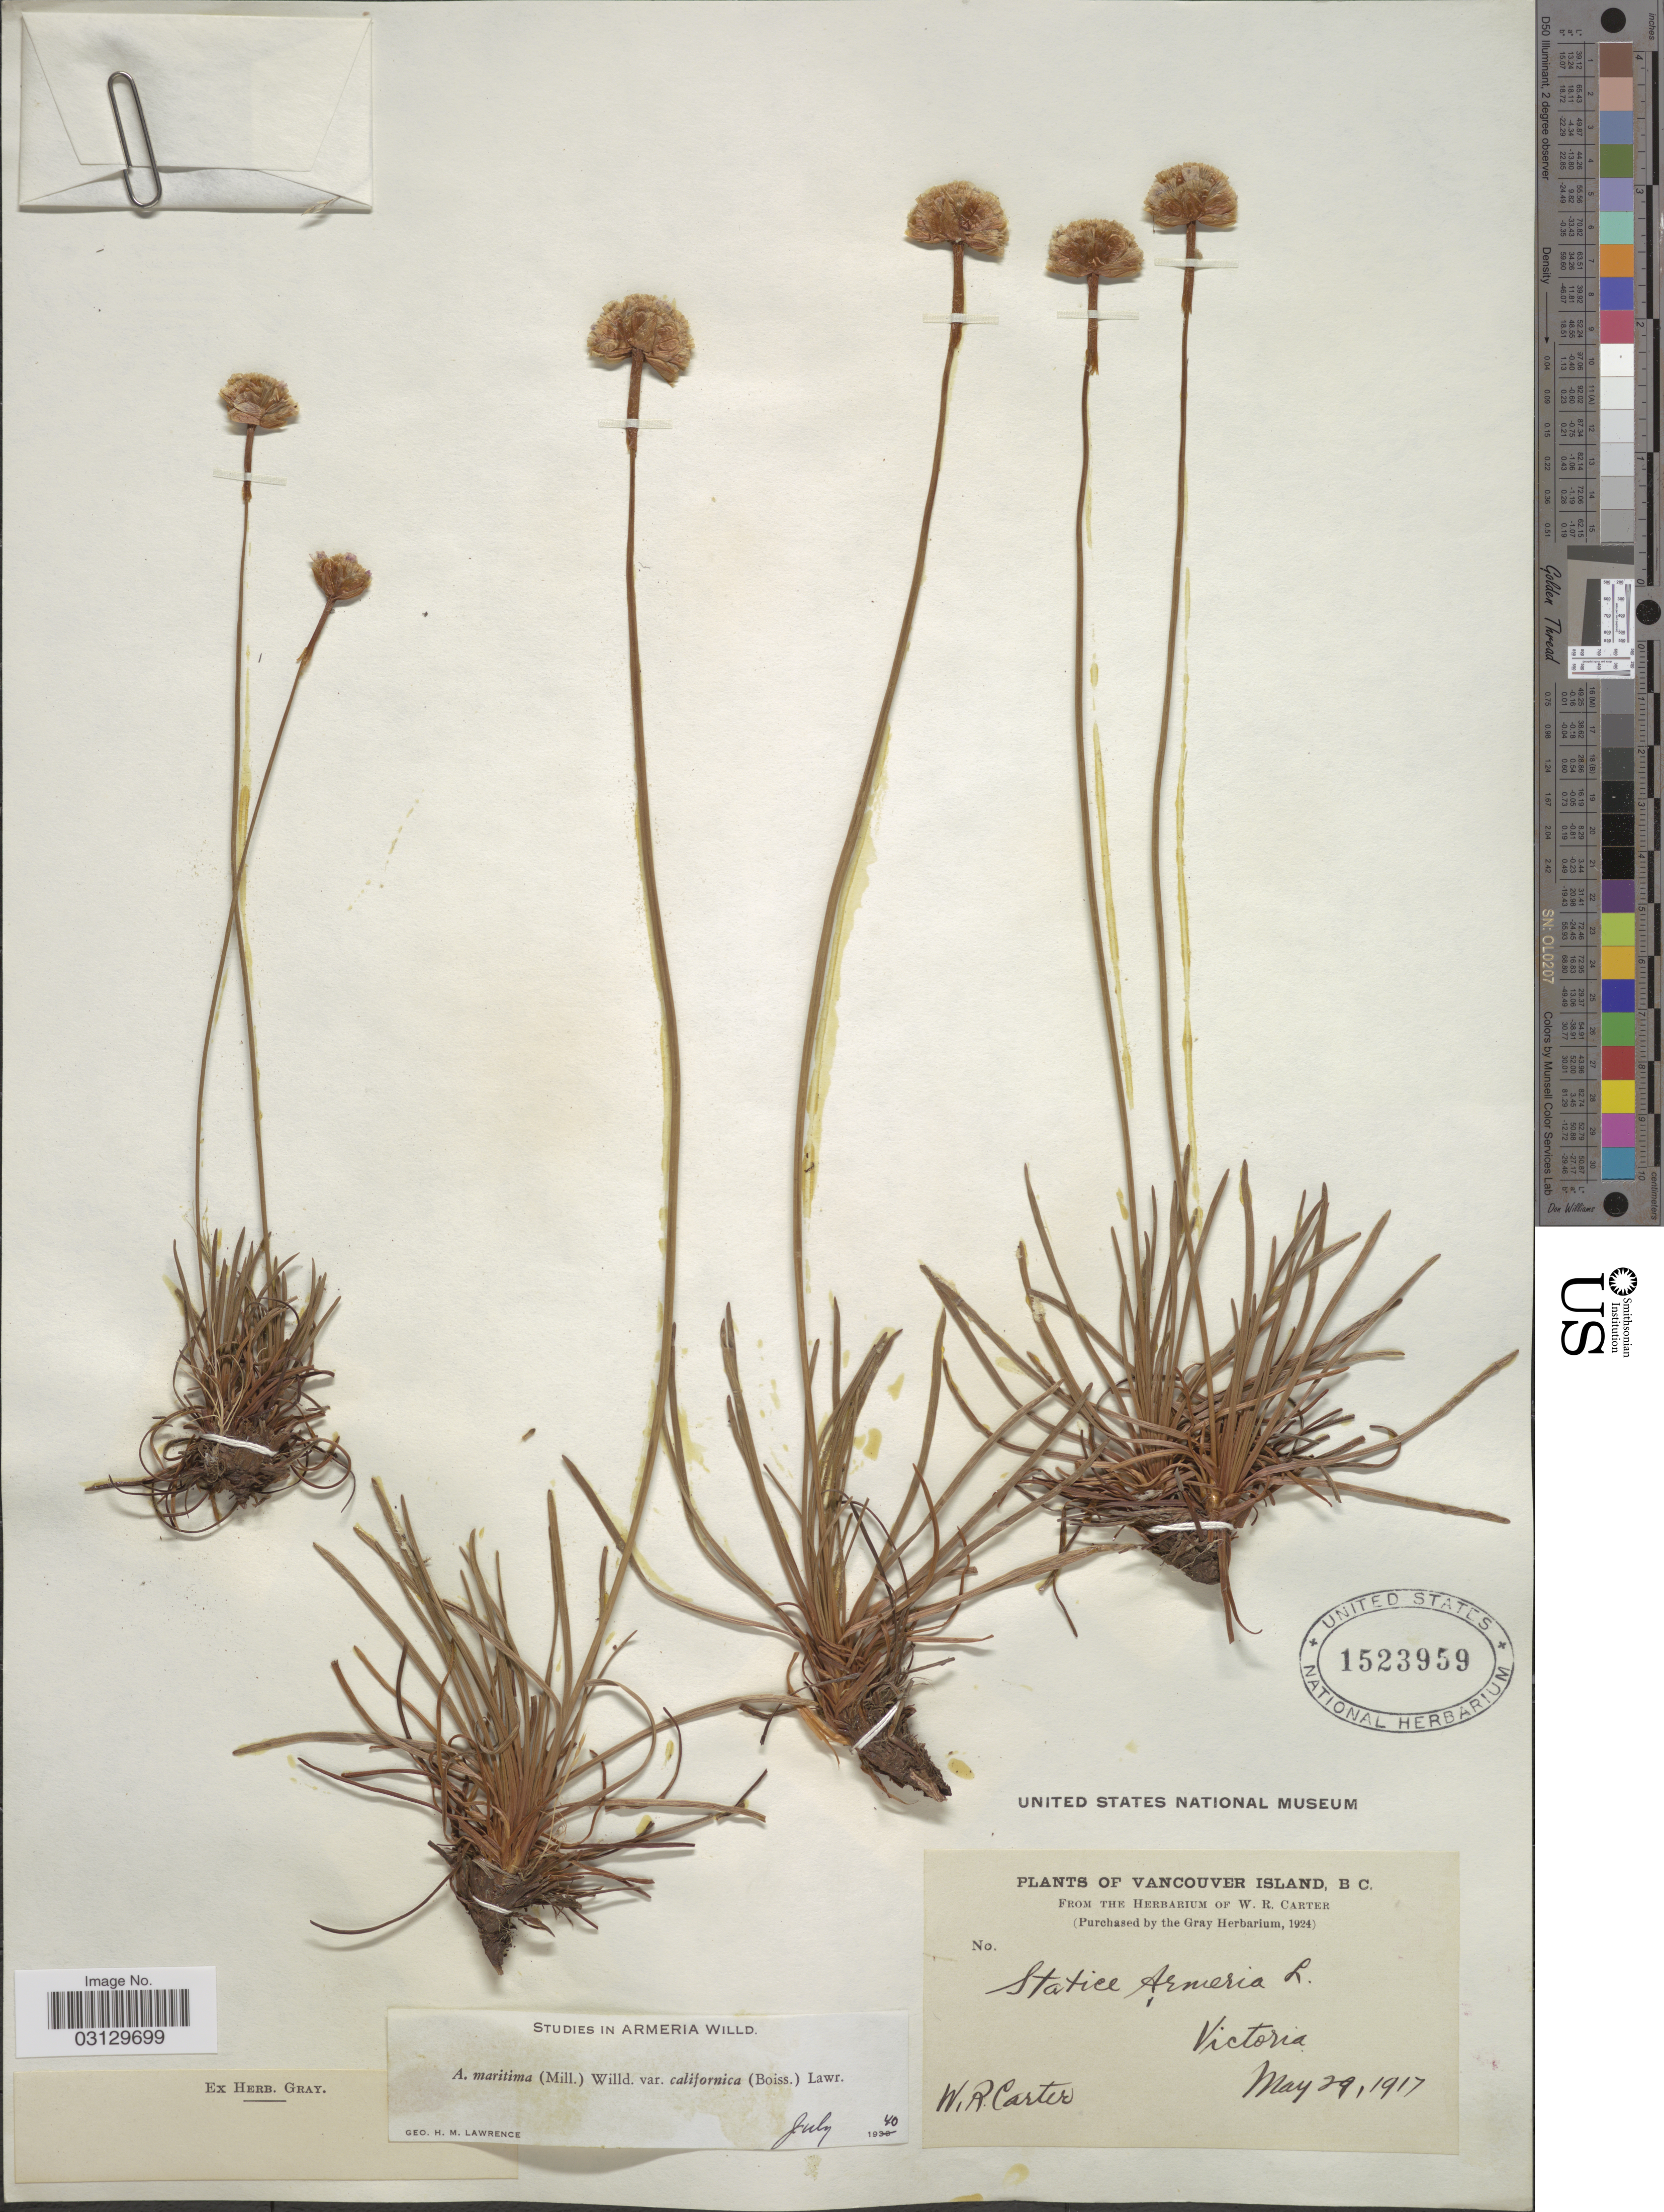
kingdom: Plantae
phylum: Tracheophyta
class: Magnoliopsida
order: Caryophyllales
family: Plumbaginaceae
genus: Armeria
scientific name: Armeria maritima subsp. californica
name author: (Boiss.) A.E. Porsild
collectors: W. R. Carter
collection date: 1917-05-29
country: Canada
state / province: British Columbia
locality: Vancouver Island, B. C. Victoria.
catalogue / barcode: US 1523959